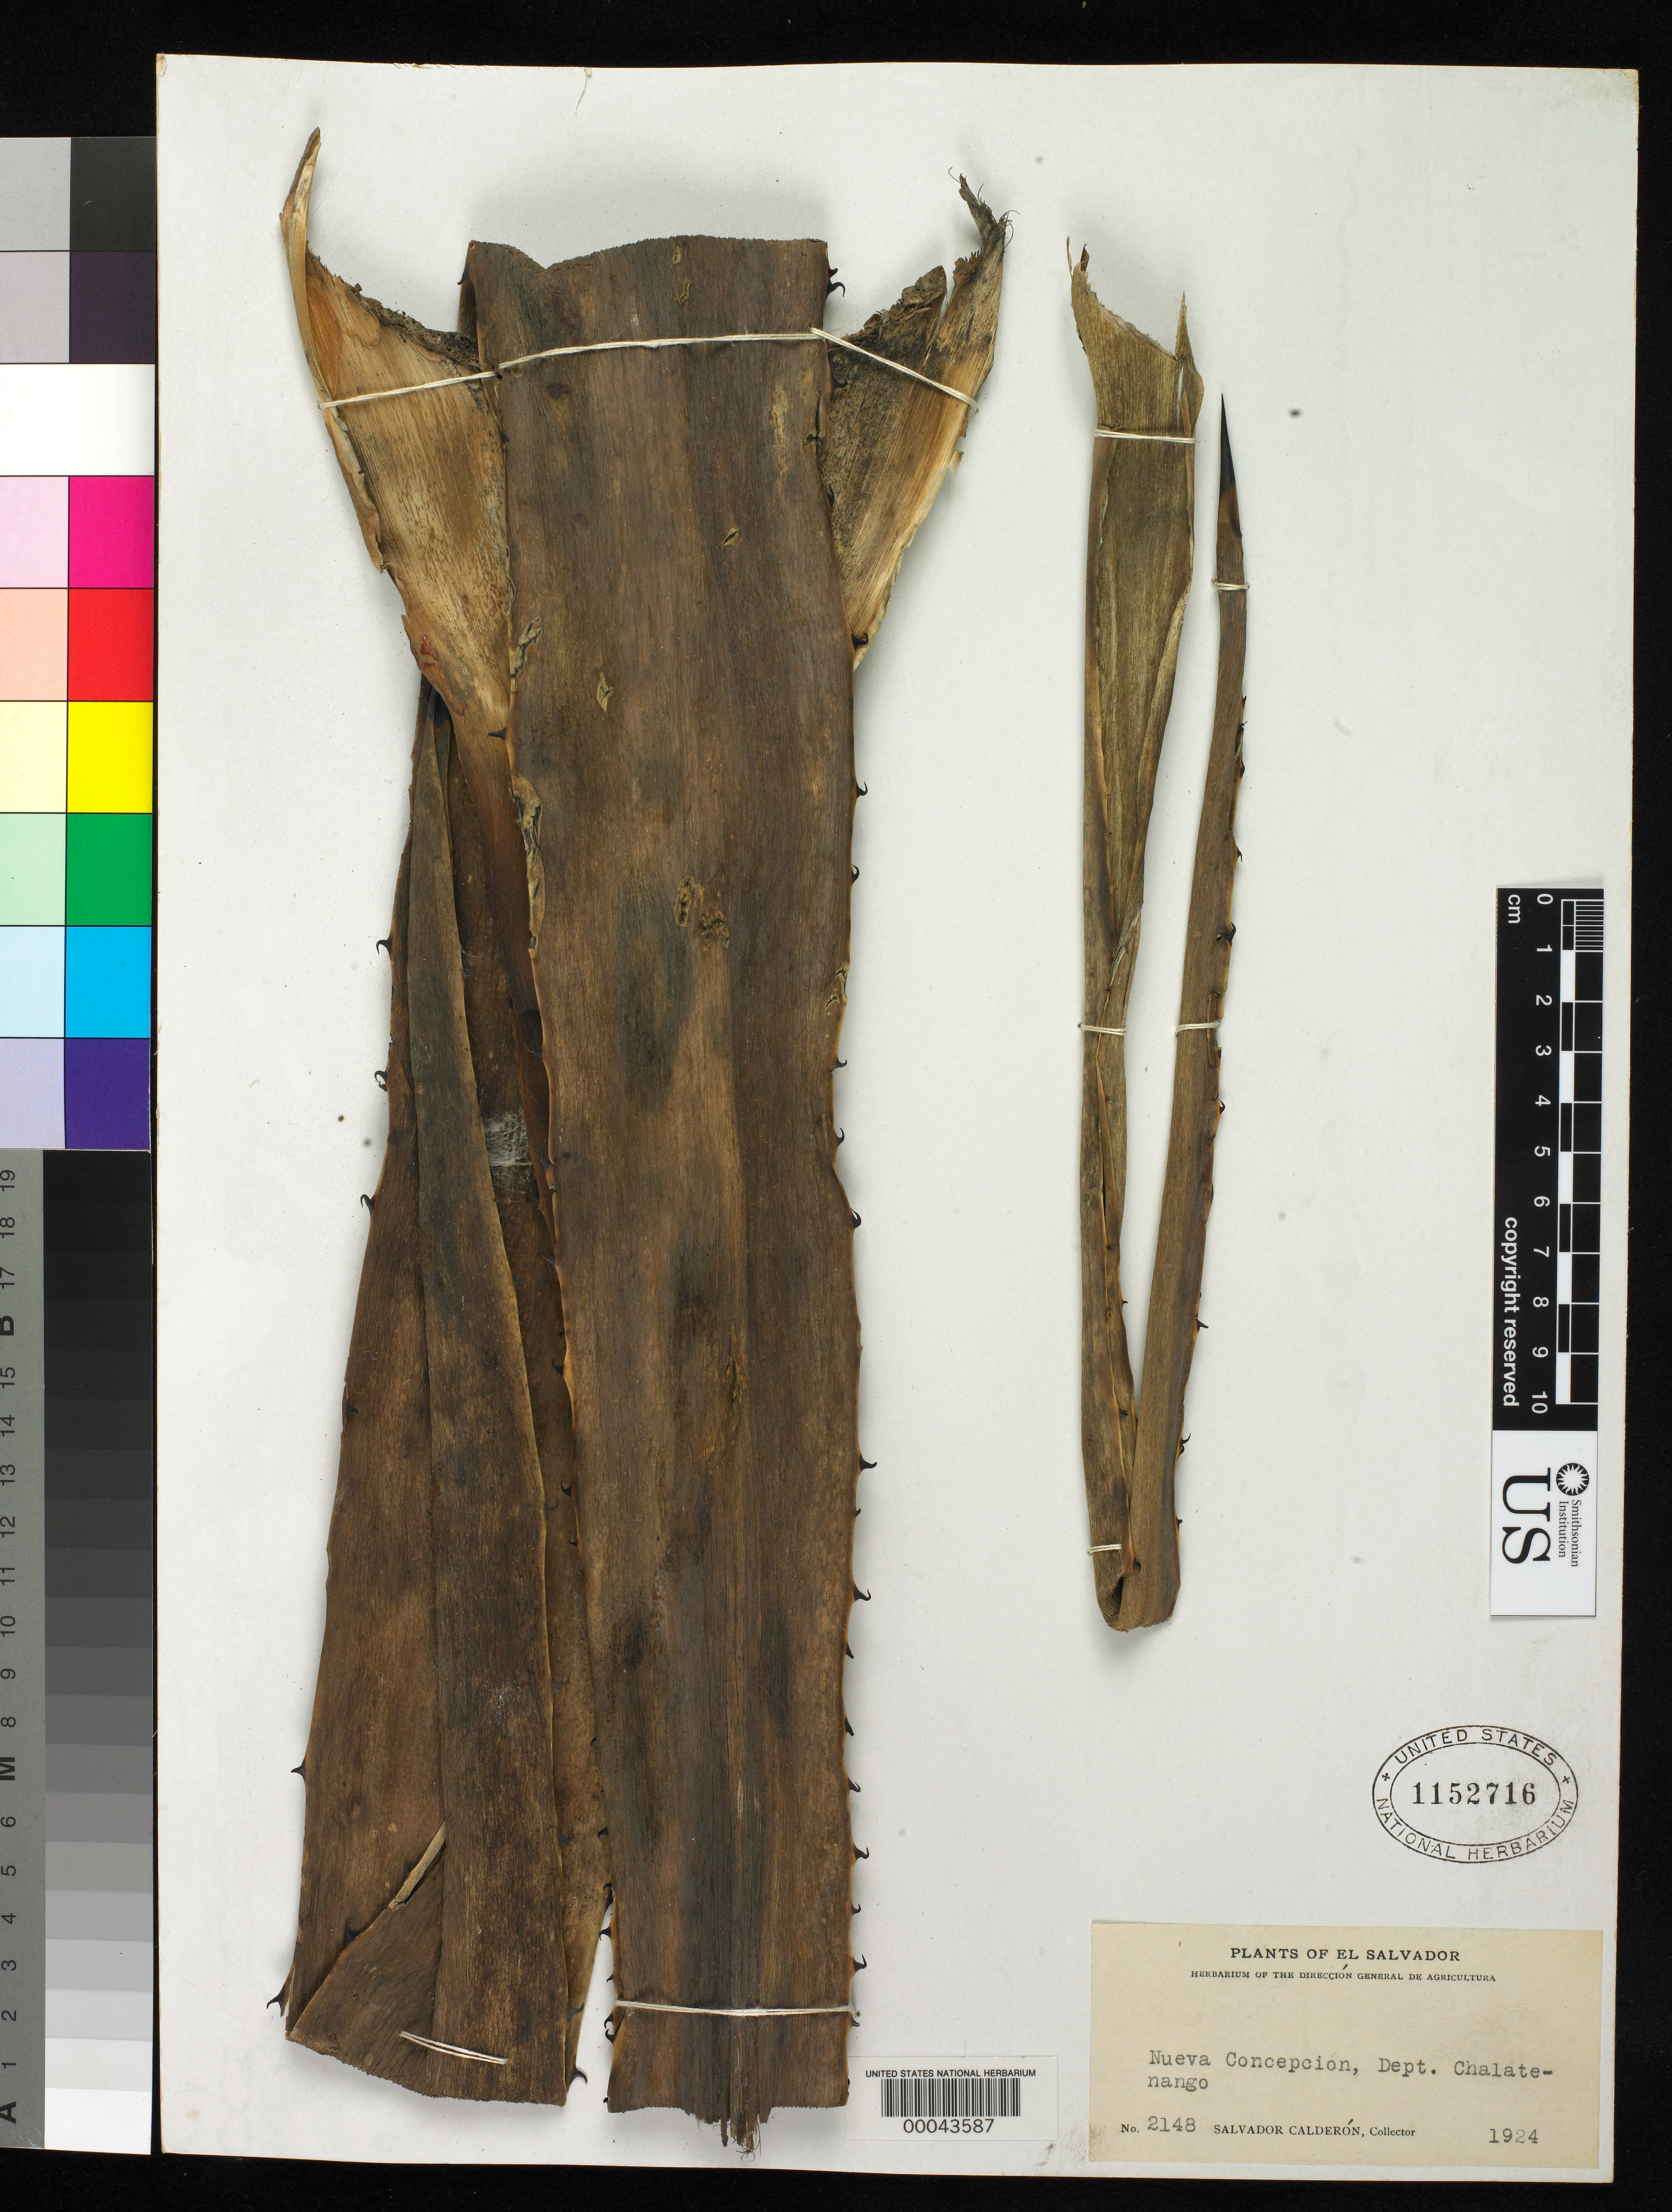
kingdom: Plantae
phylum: Tracheophyta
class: Liliopsida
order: Asparagales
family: Asparagaceae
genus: Agave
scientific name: Agave angustifolia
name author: Haw.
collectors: S. Calderón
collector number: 2148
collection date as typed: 1924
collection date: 1924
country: Mexico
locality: Nueva concepcion chalatenango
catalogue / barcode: US 1152716